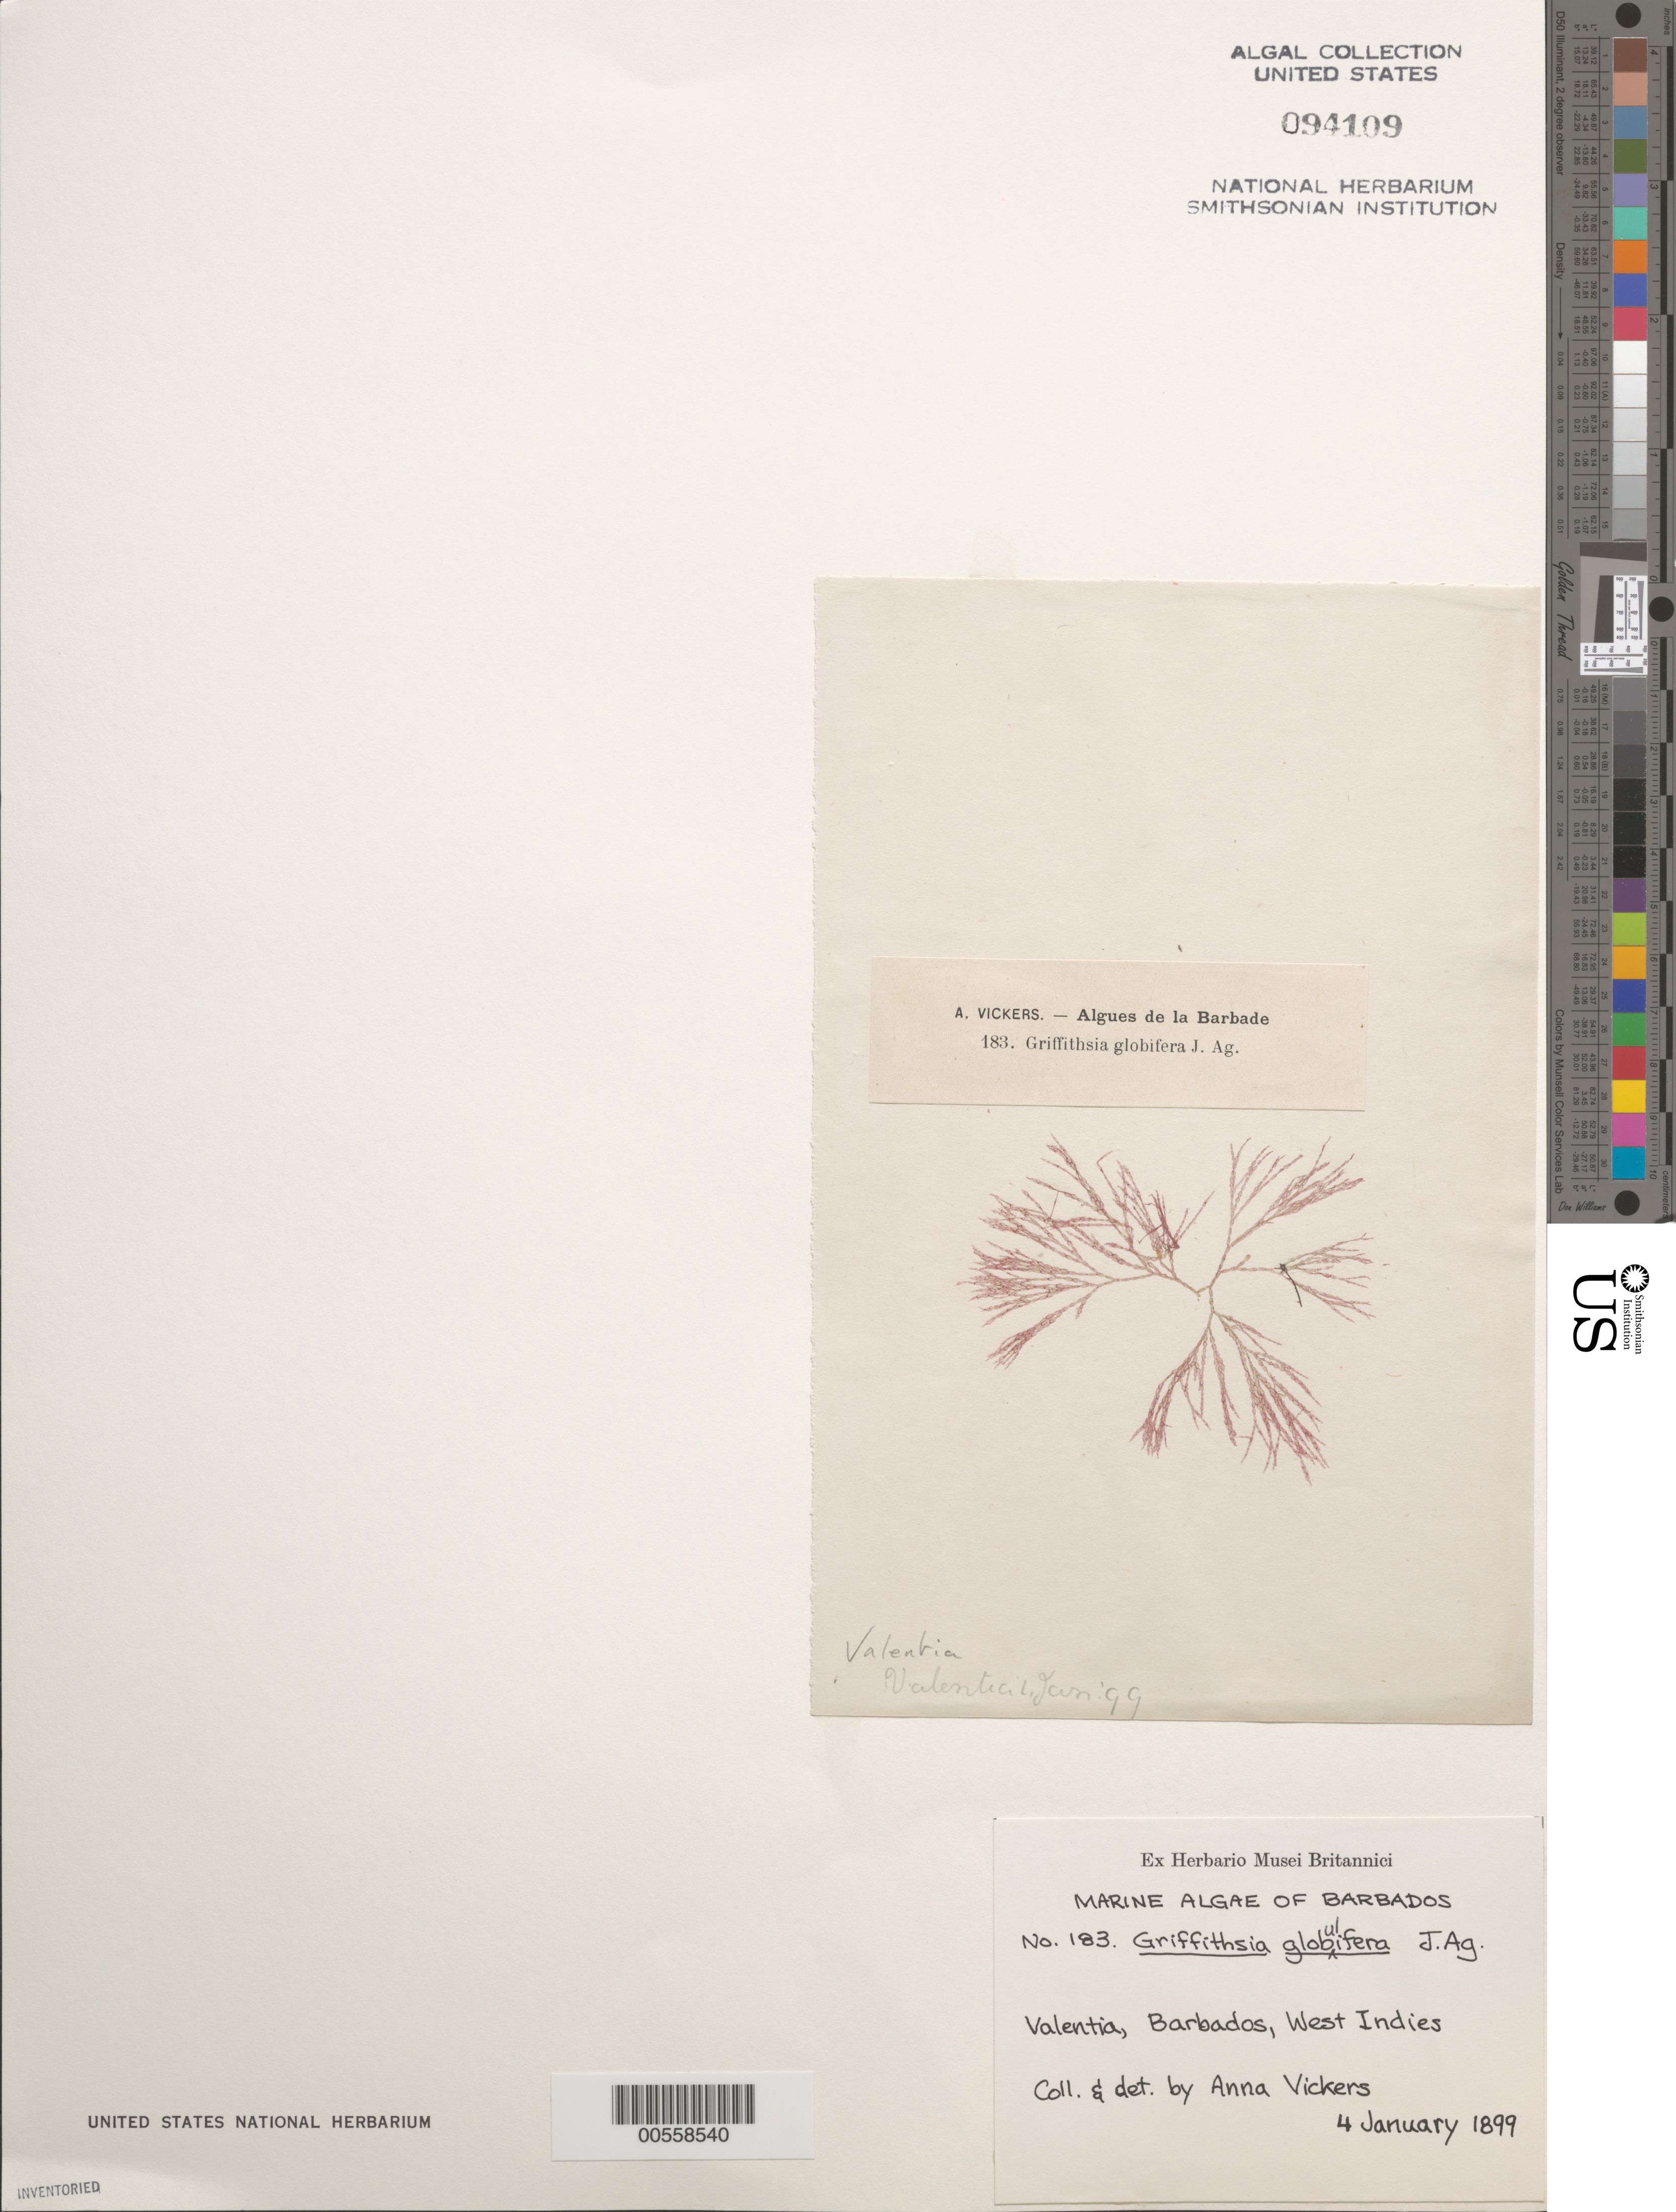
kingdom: Plantae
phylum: Rhodophyta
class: Florideophyceae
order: Ceramiales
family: Wrangeliaceae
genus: Griffithsia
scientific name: Griffithsia globulifera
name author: Harv. ex Kütz.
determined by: Vickers, A.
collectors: A. Vickers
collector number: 183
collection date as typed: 04 Jan 1899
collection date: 1899-01-04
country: Barbados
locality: Valentia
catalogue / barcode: US 94109